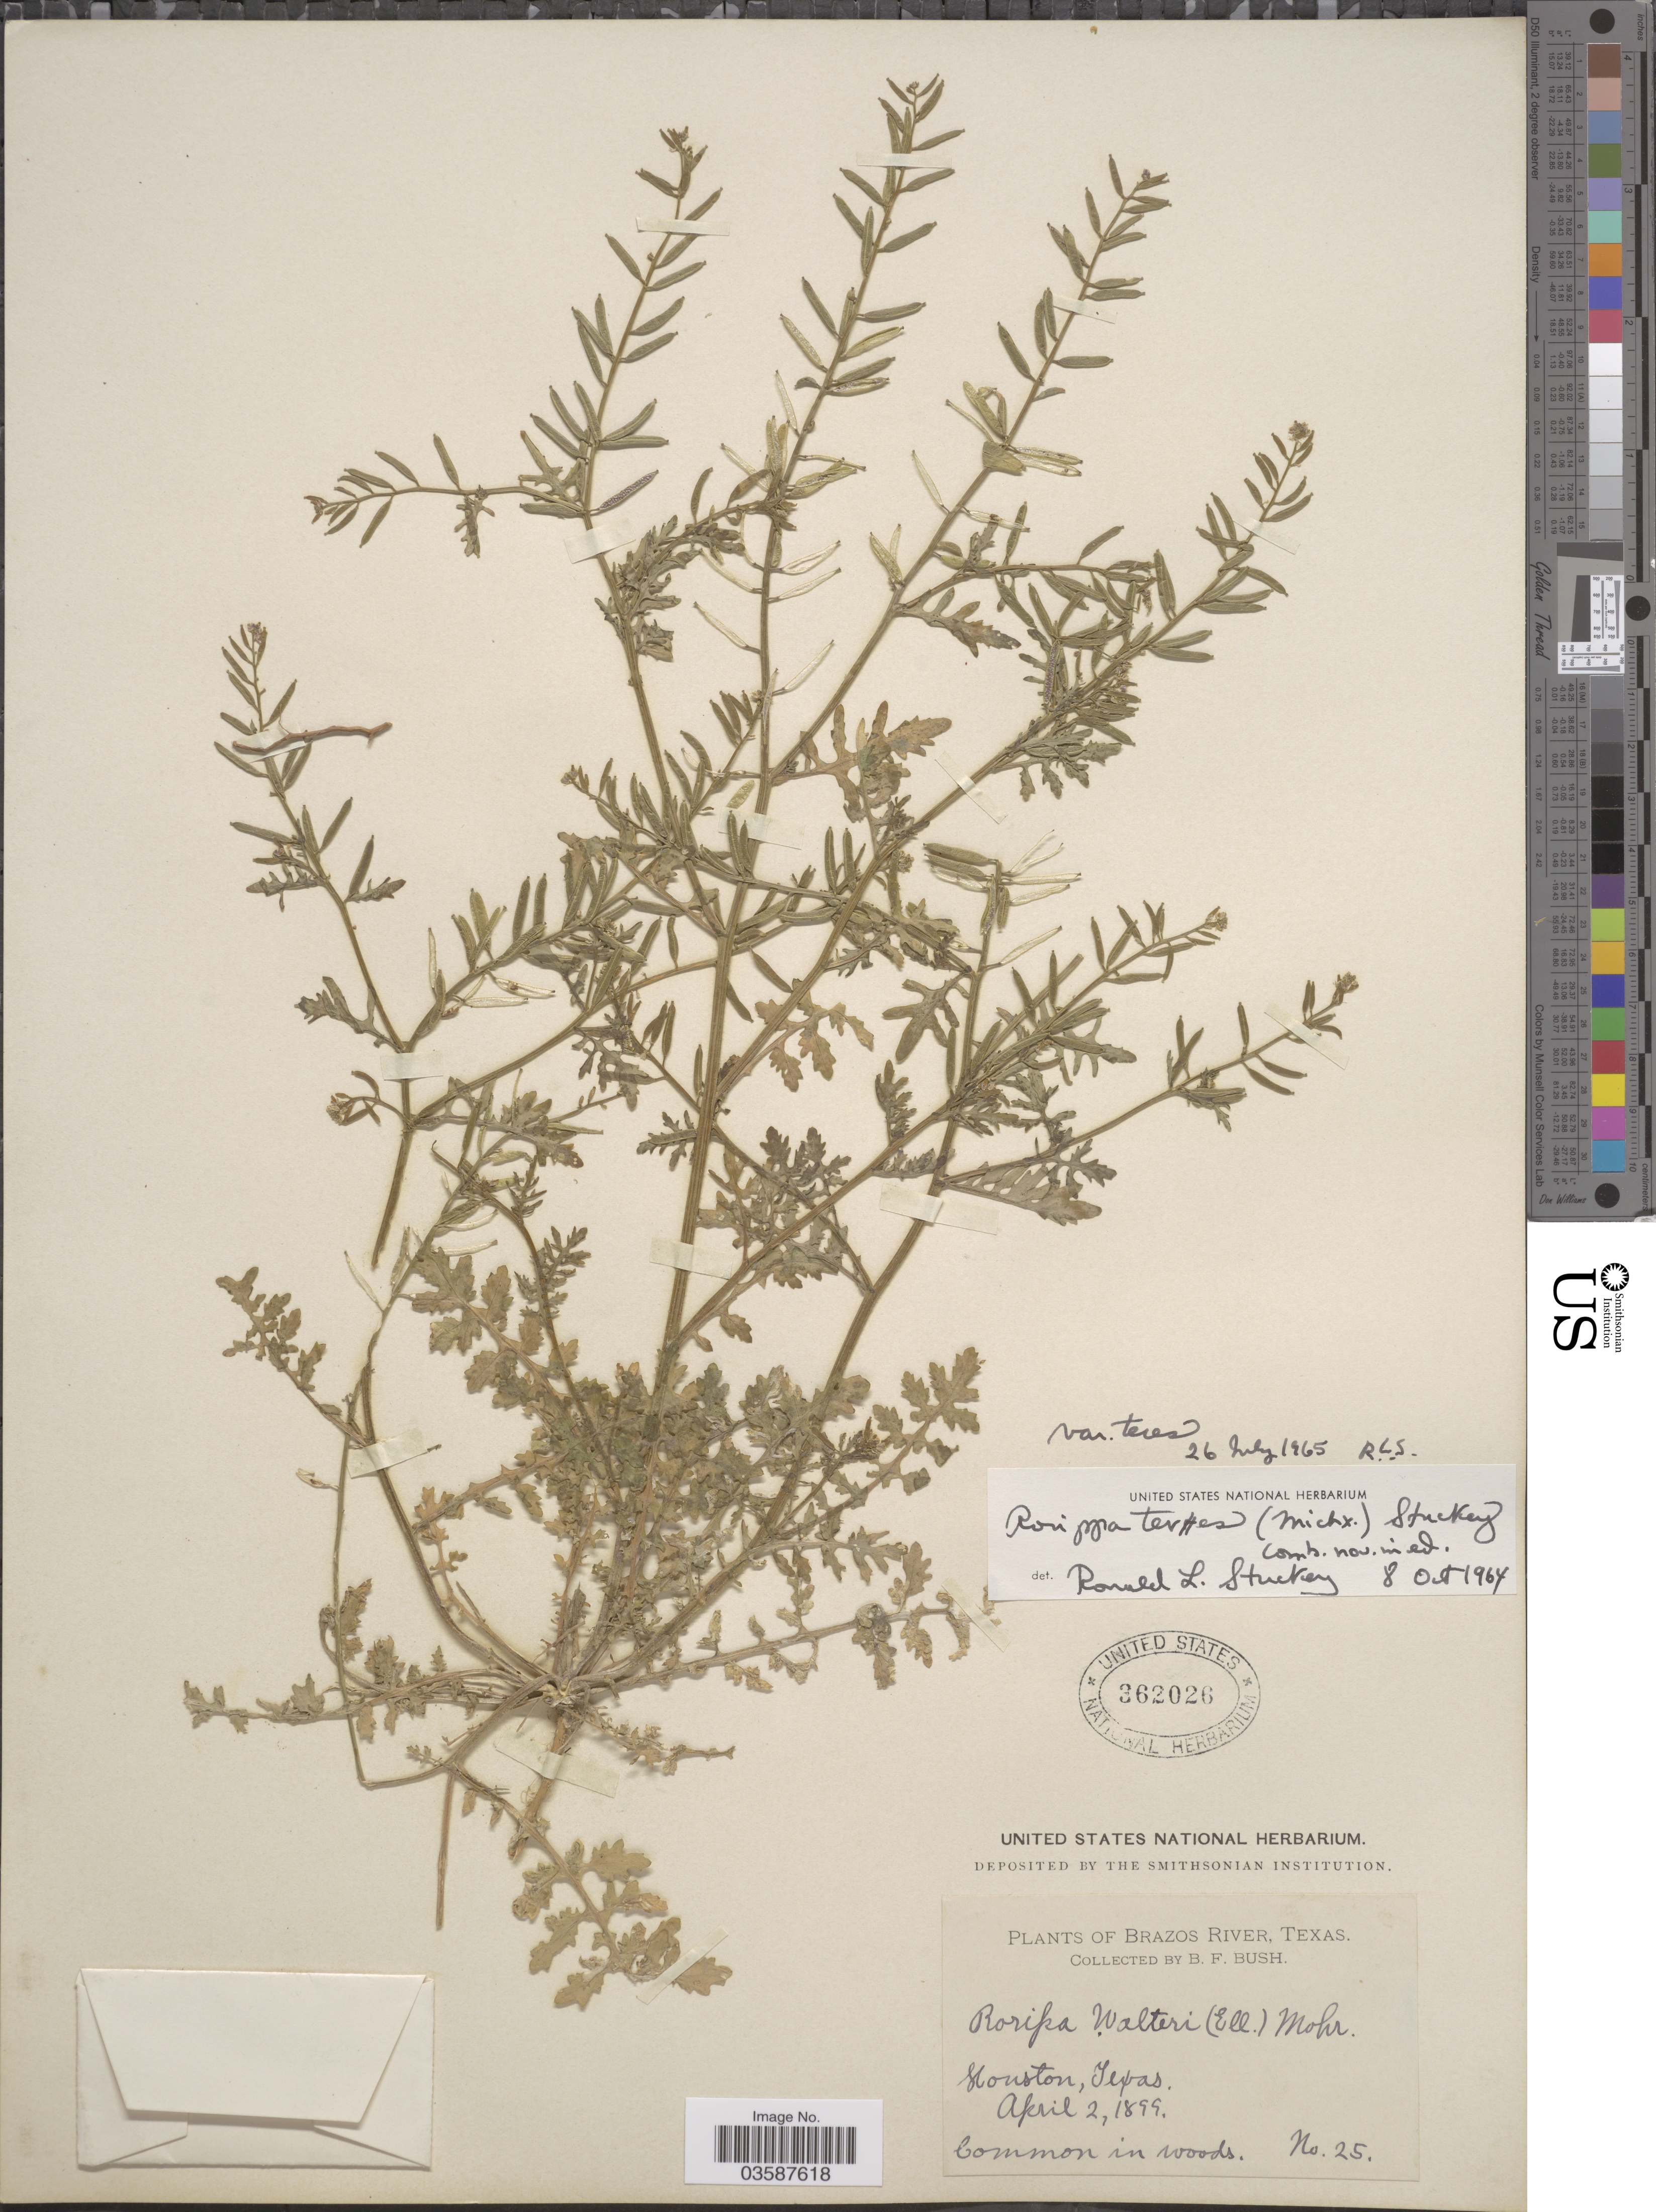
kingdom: Plantae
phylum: Tracheophyta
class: Magnoliopsida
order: Brassicales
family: Brassicaceae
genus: Rorippa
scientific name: Rorippa teres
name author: (Michx.) Stuckey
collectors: B. F. Bush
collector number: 25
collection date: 1899-04-02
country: United States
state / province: Texas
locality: Brazos River. Houston.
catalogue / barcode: US 362026